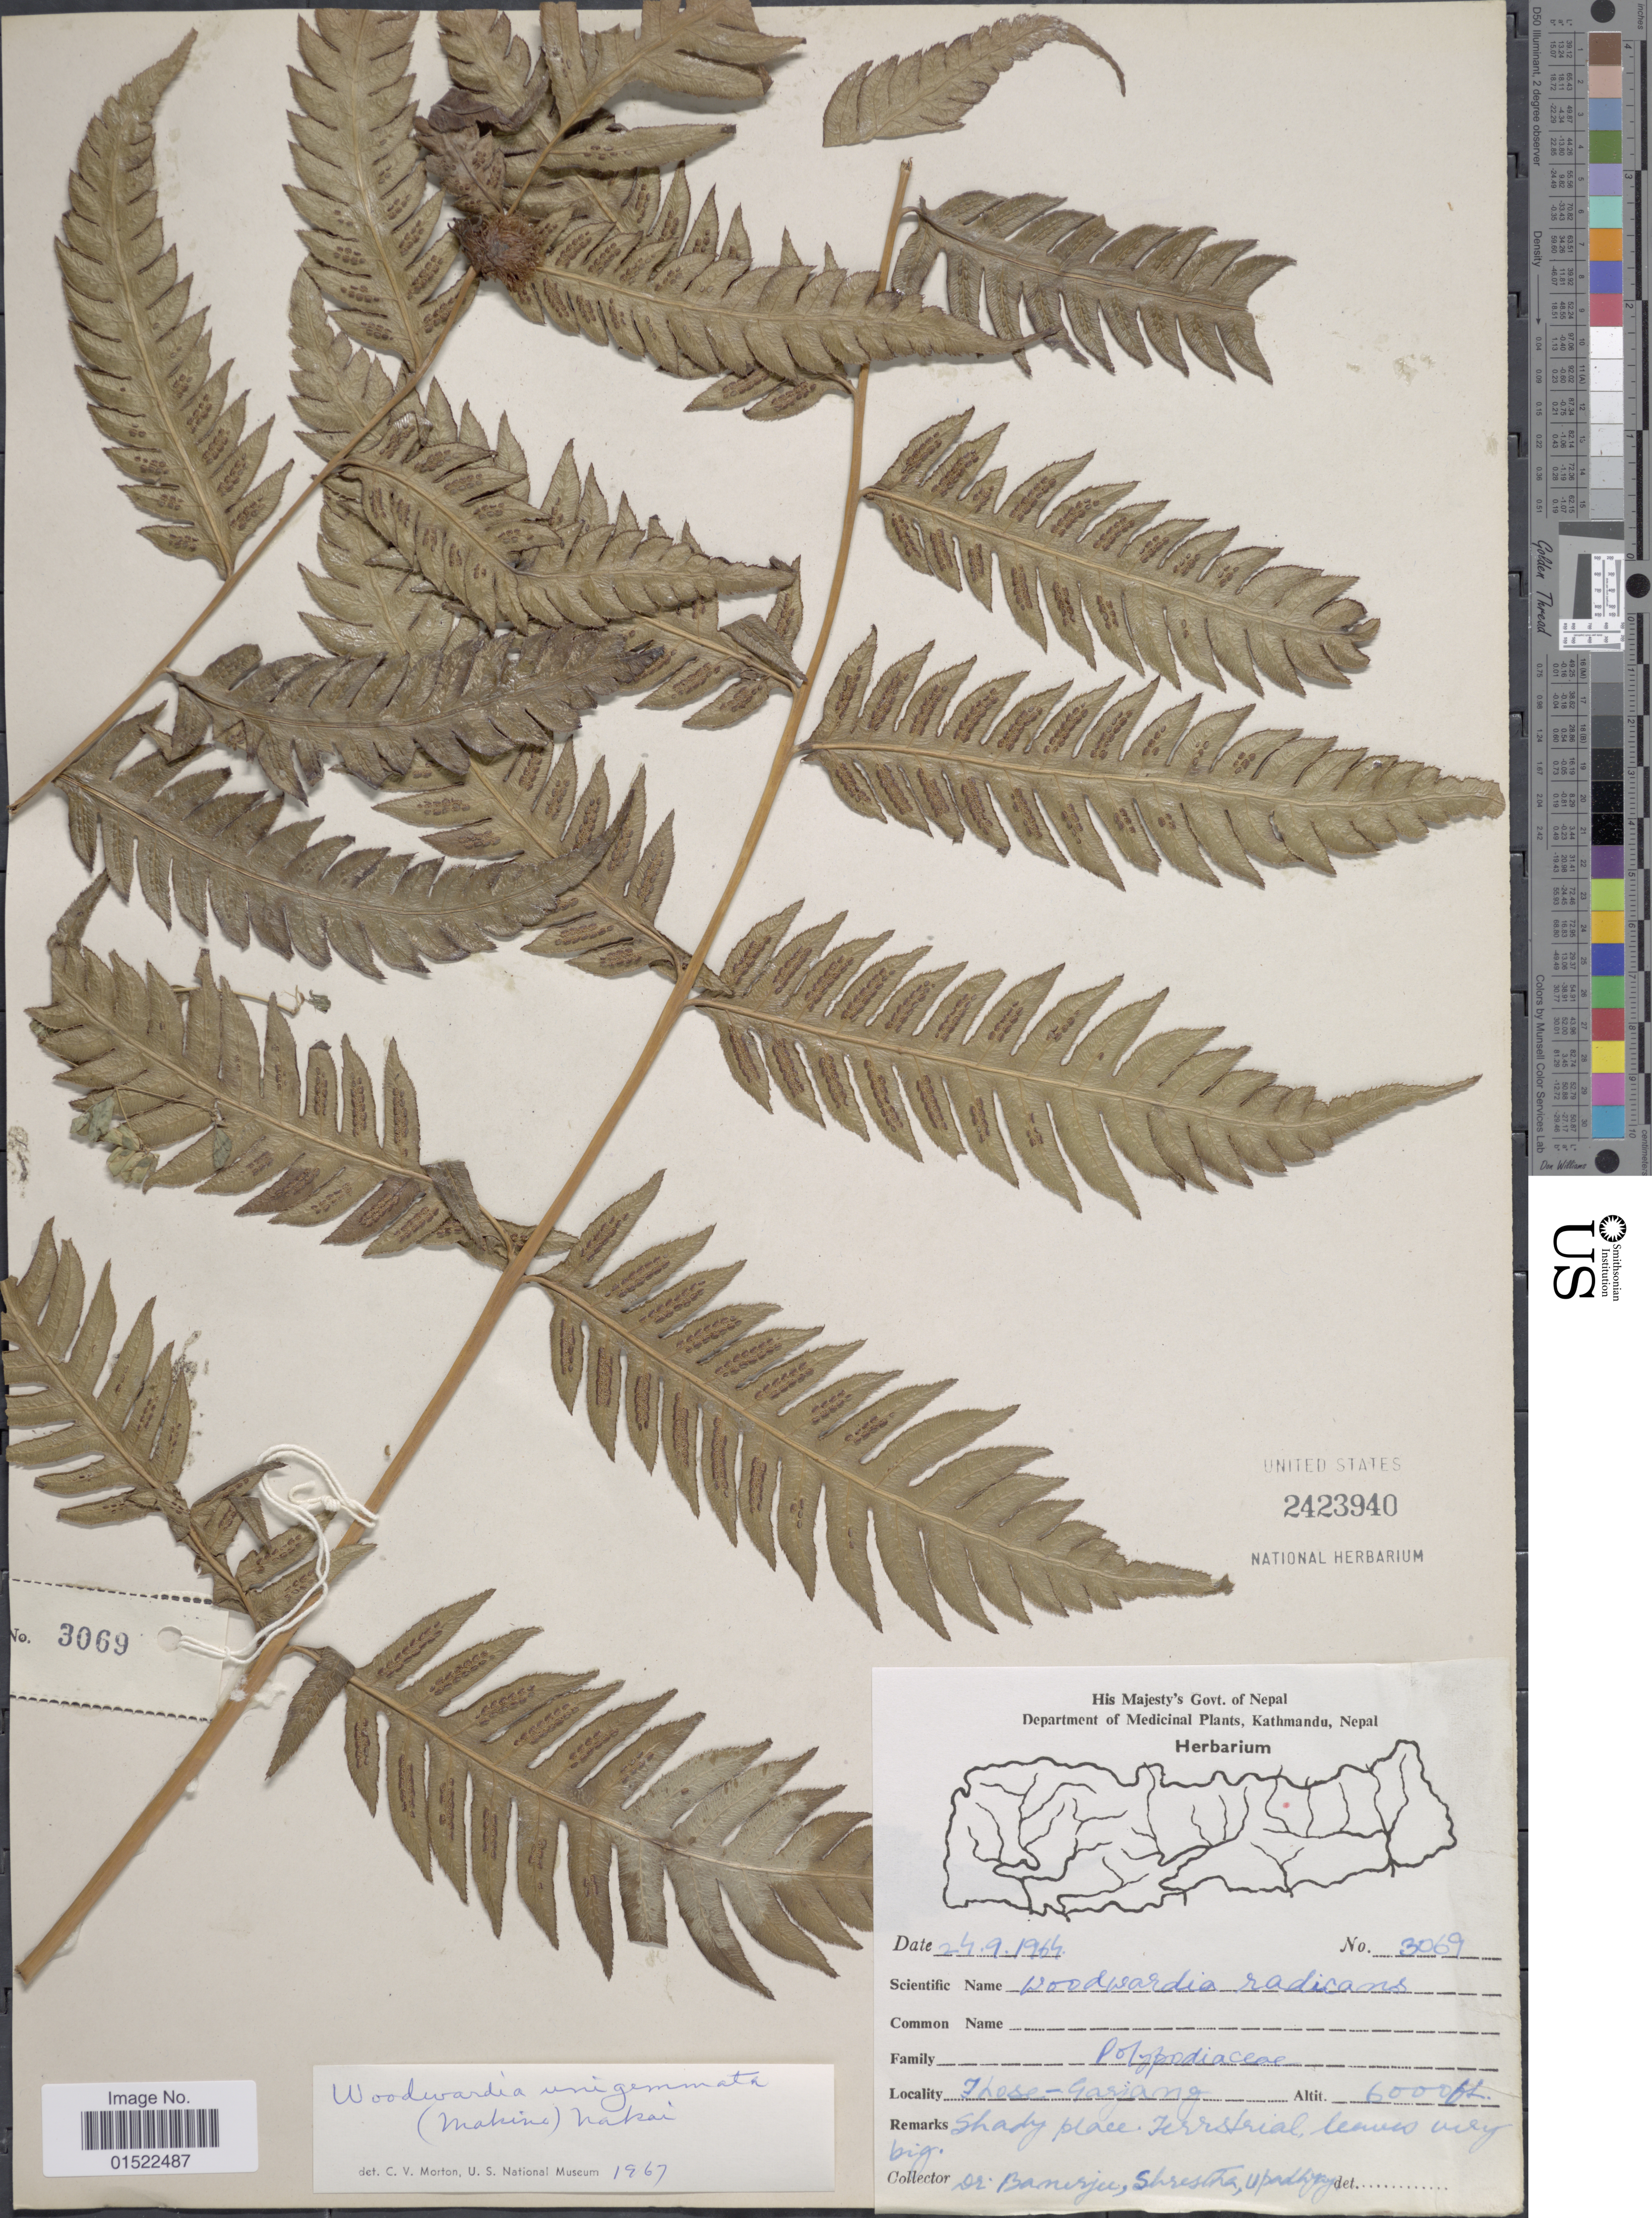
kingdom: Plantae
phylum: Tracheophyta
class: Polypodiopsida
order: Polypodiales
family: Blechnaceae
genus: Woodwardia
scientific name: Woodwardia unigemmata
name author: (Makino) Nakai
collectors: -. Banerjee, -. Shrestha & Upadhyay, --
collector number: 3069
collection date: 1964-09-24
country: Nepal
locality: Those-Gasjang [interpreted]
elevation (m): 1829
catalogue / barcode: US 2423940